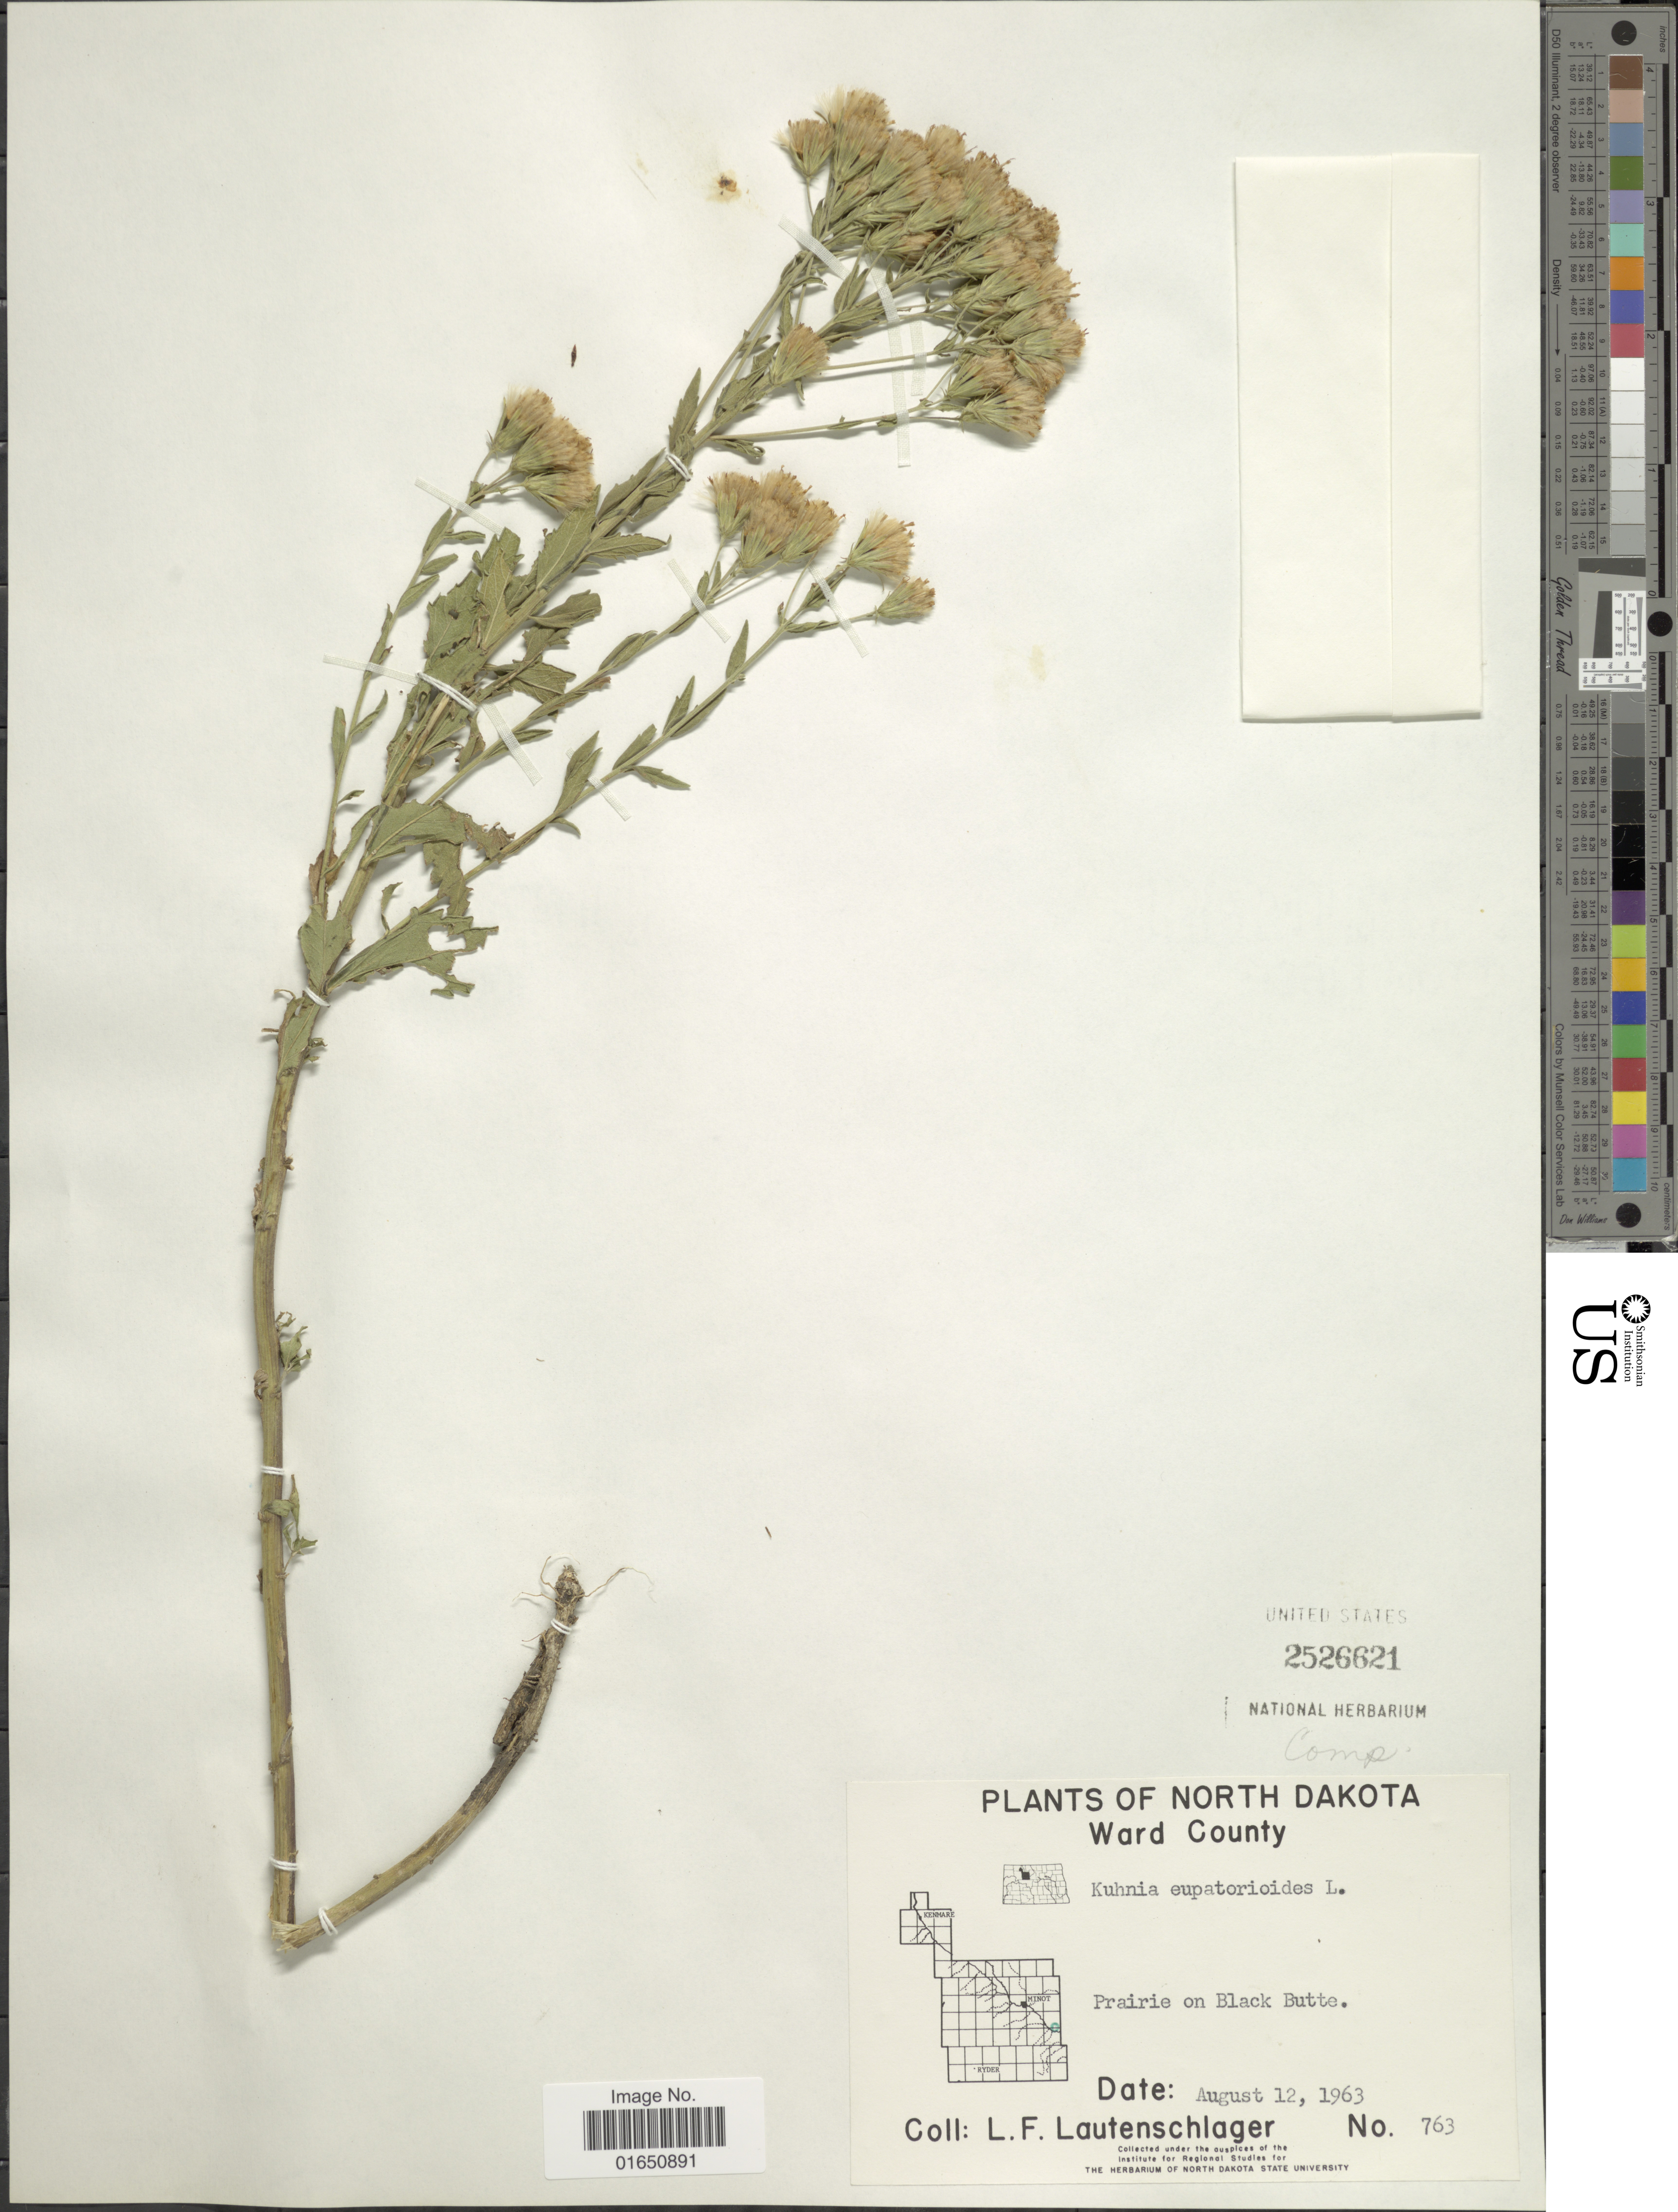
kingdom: Plantae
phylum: Tracheophyta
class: Magnoliopsida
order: Asterales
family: Asteraceae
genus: Brickellia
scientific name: Brickellia eupatorioides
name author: (L.) Shinners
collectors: L. Lautenschlager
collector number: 763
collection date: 1963-08-12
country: United States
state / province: North Dakota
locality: Ward County. Prairie on Black Butte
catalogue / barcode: US 2526621